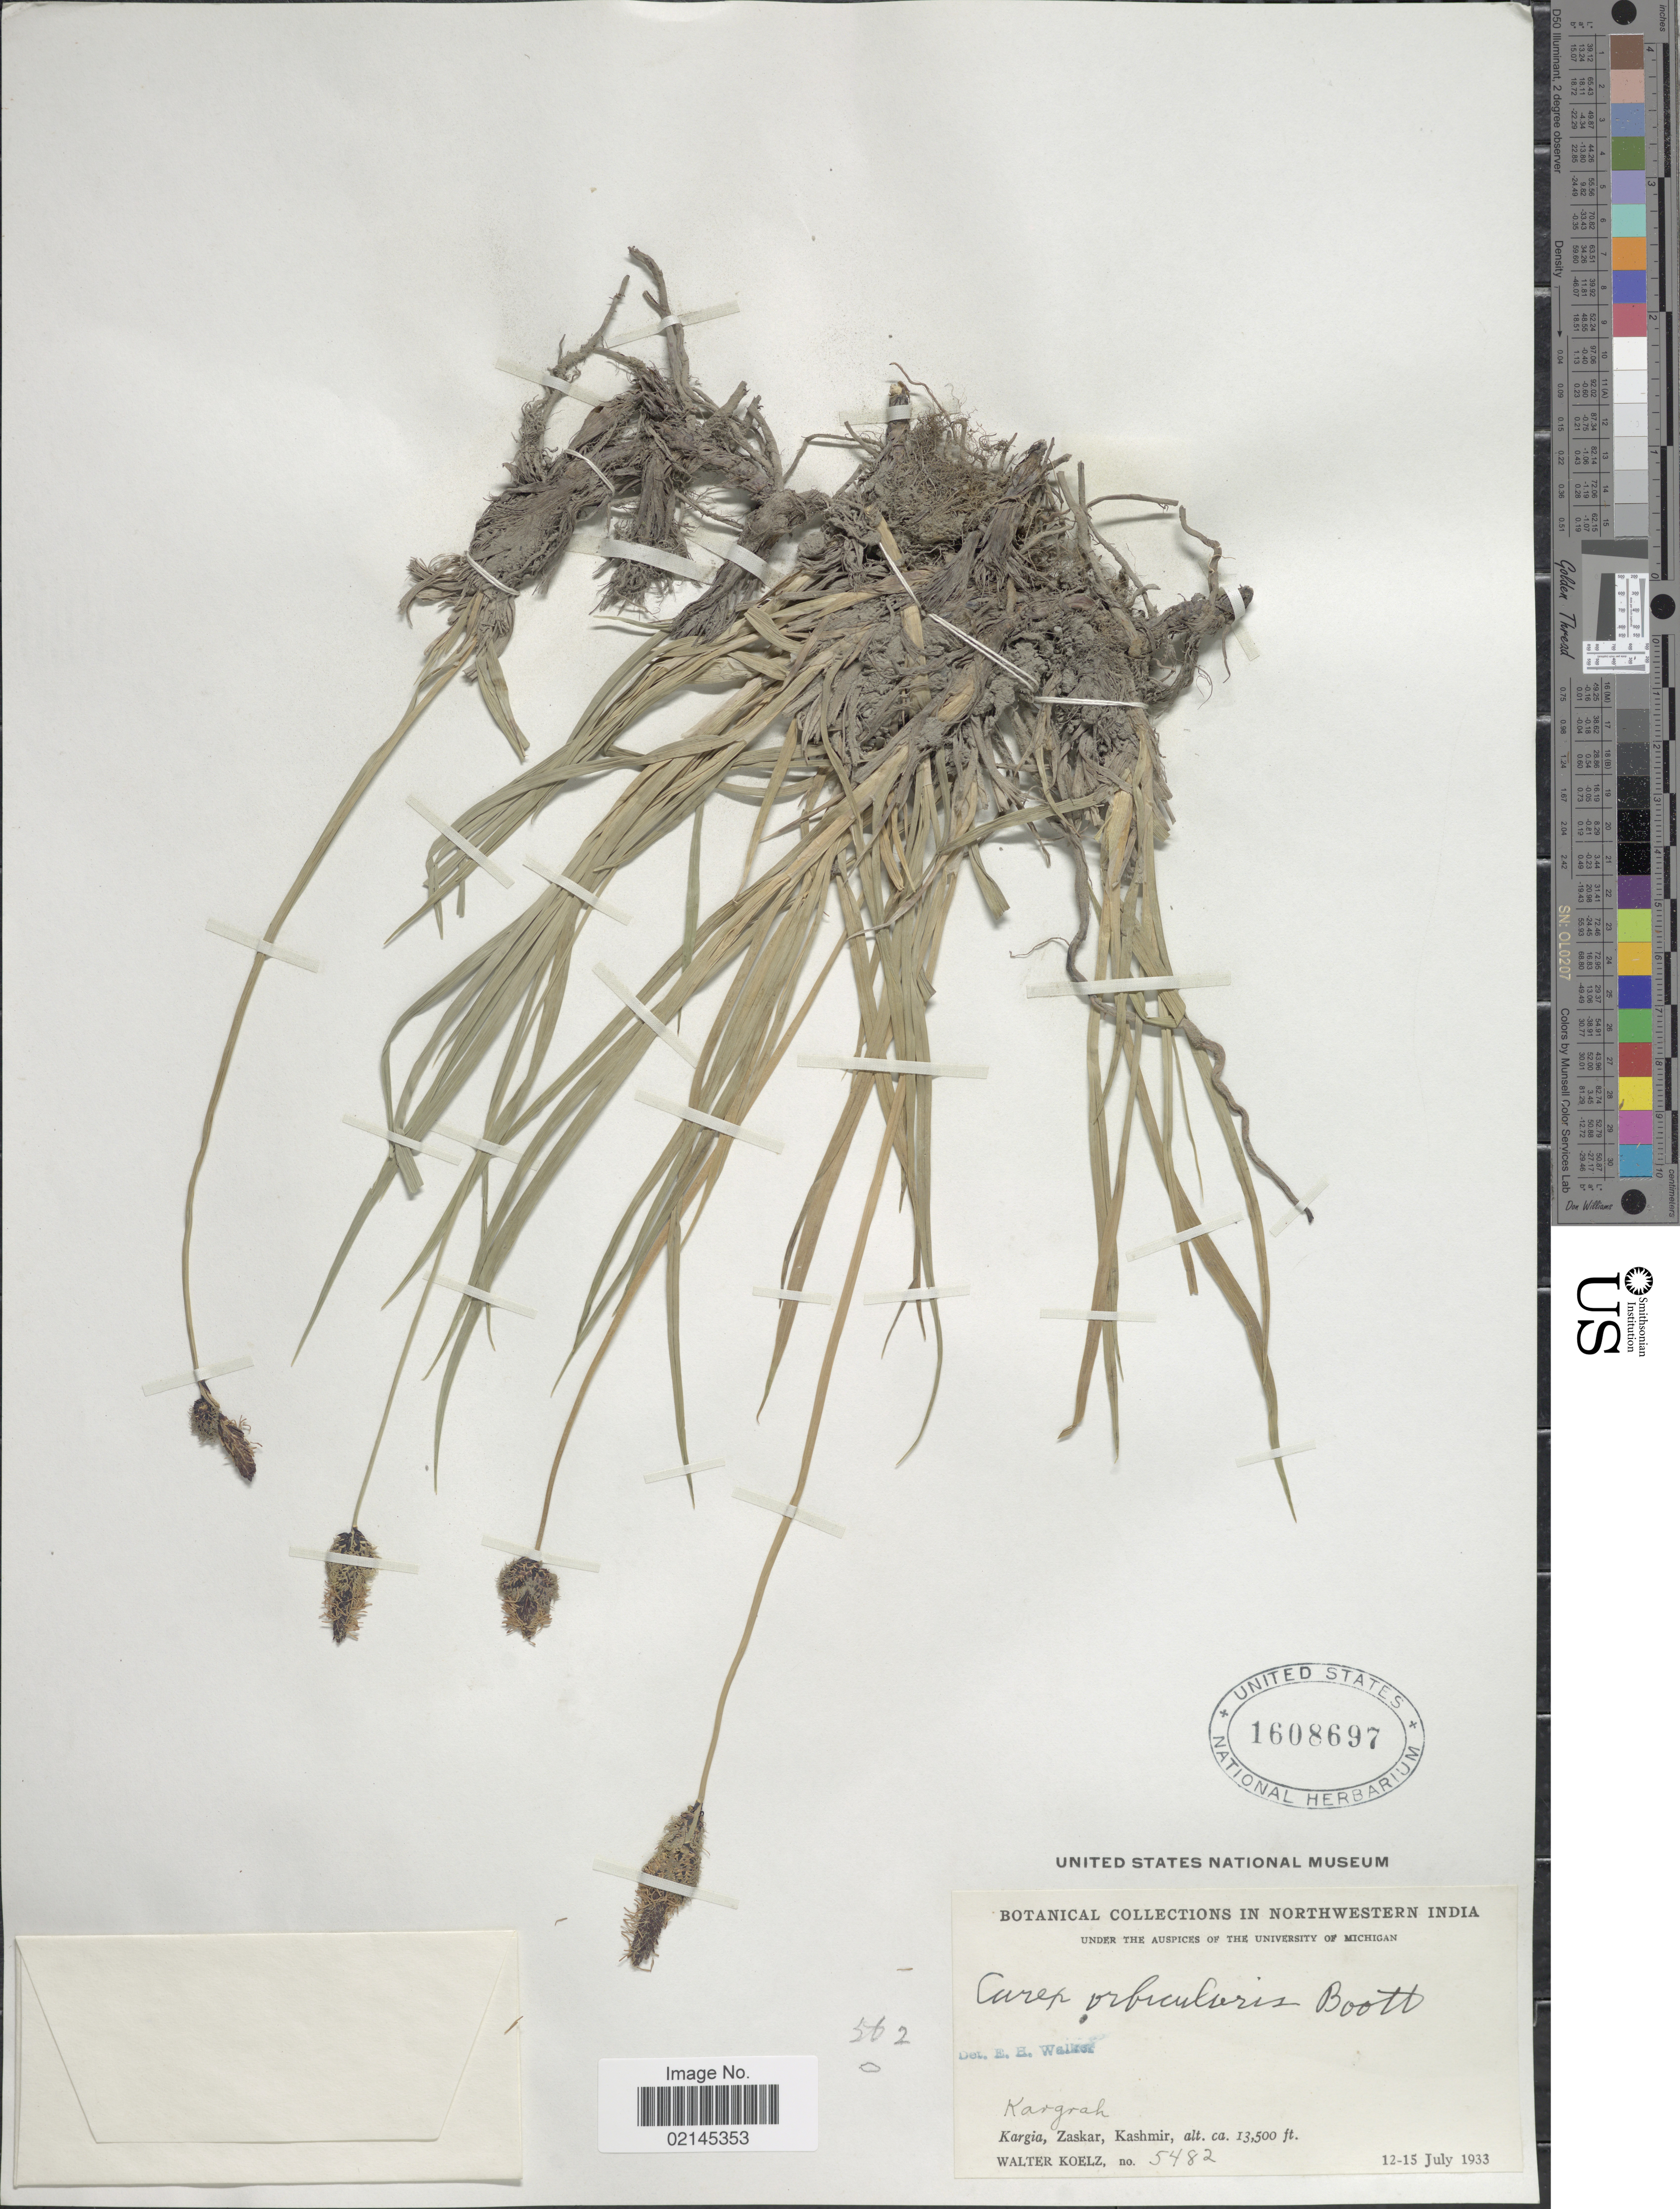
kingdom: Plantae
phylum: Tracheophyta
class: Liliopsida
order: Poales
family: Cyperaceae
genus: Carex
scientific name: Carex orbicularis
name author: Boott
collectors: W. N. Koelz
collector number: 5482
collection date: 1933-07-12/1933-07-15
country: India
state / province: Jammu and Kashmir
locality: Northwestern India. Kargrah. Kargia, Zaskar, Kashmir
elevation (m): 4115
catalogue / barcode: US 1608697